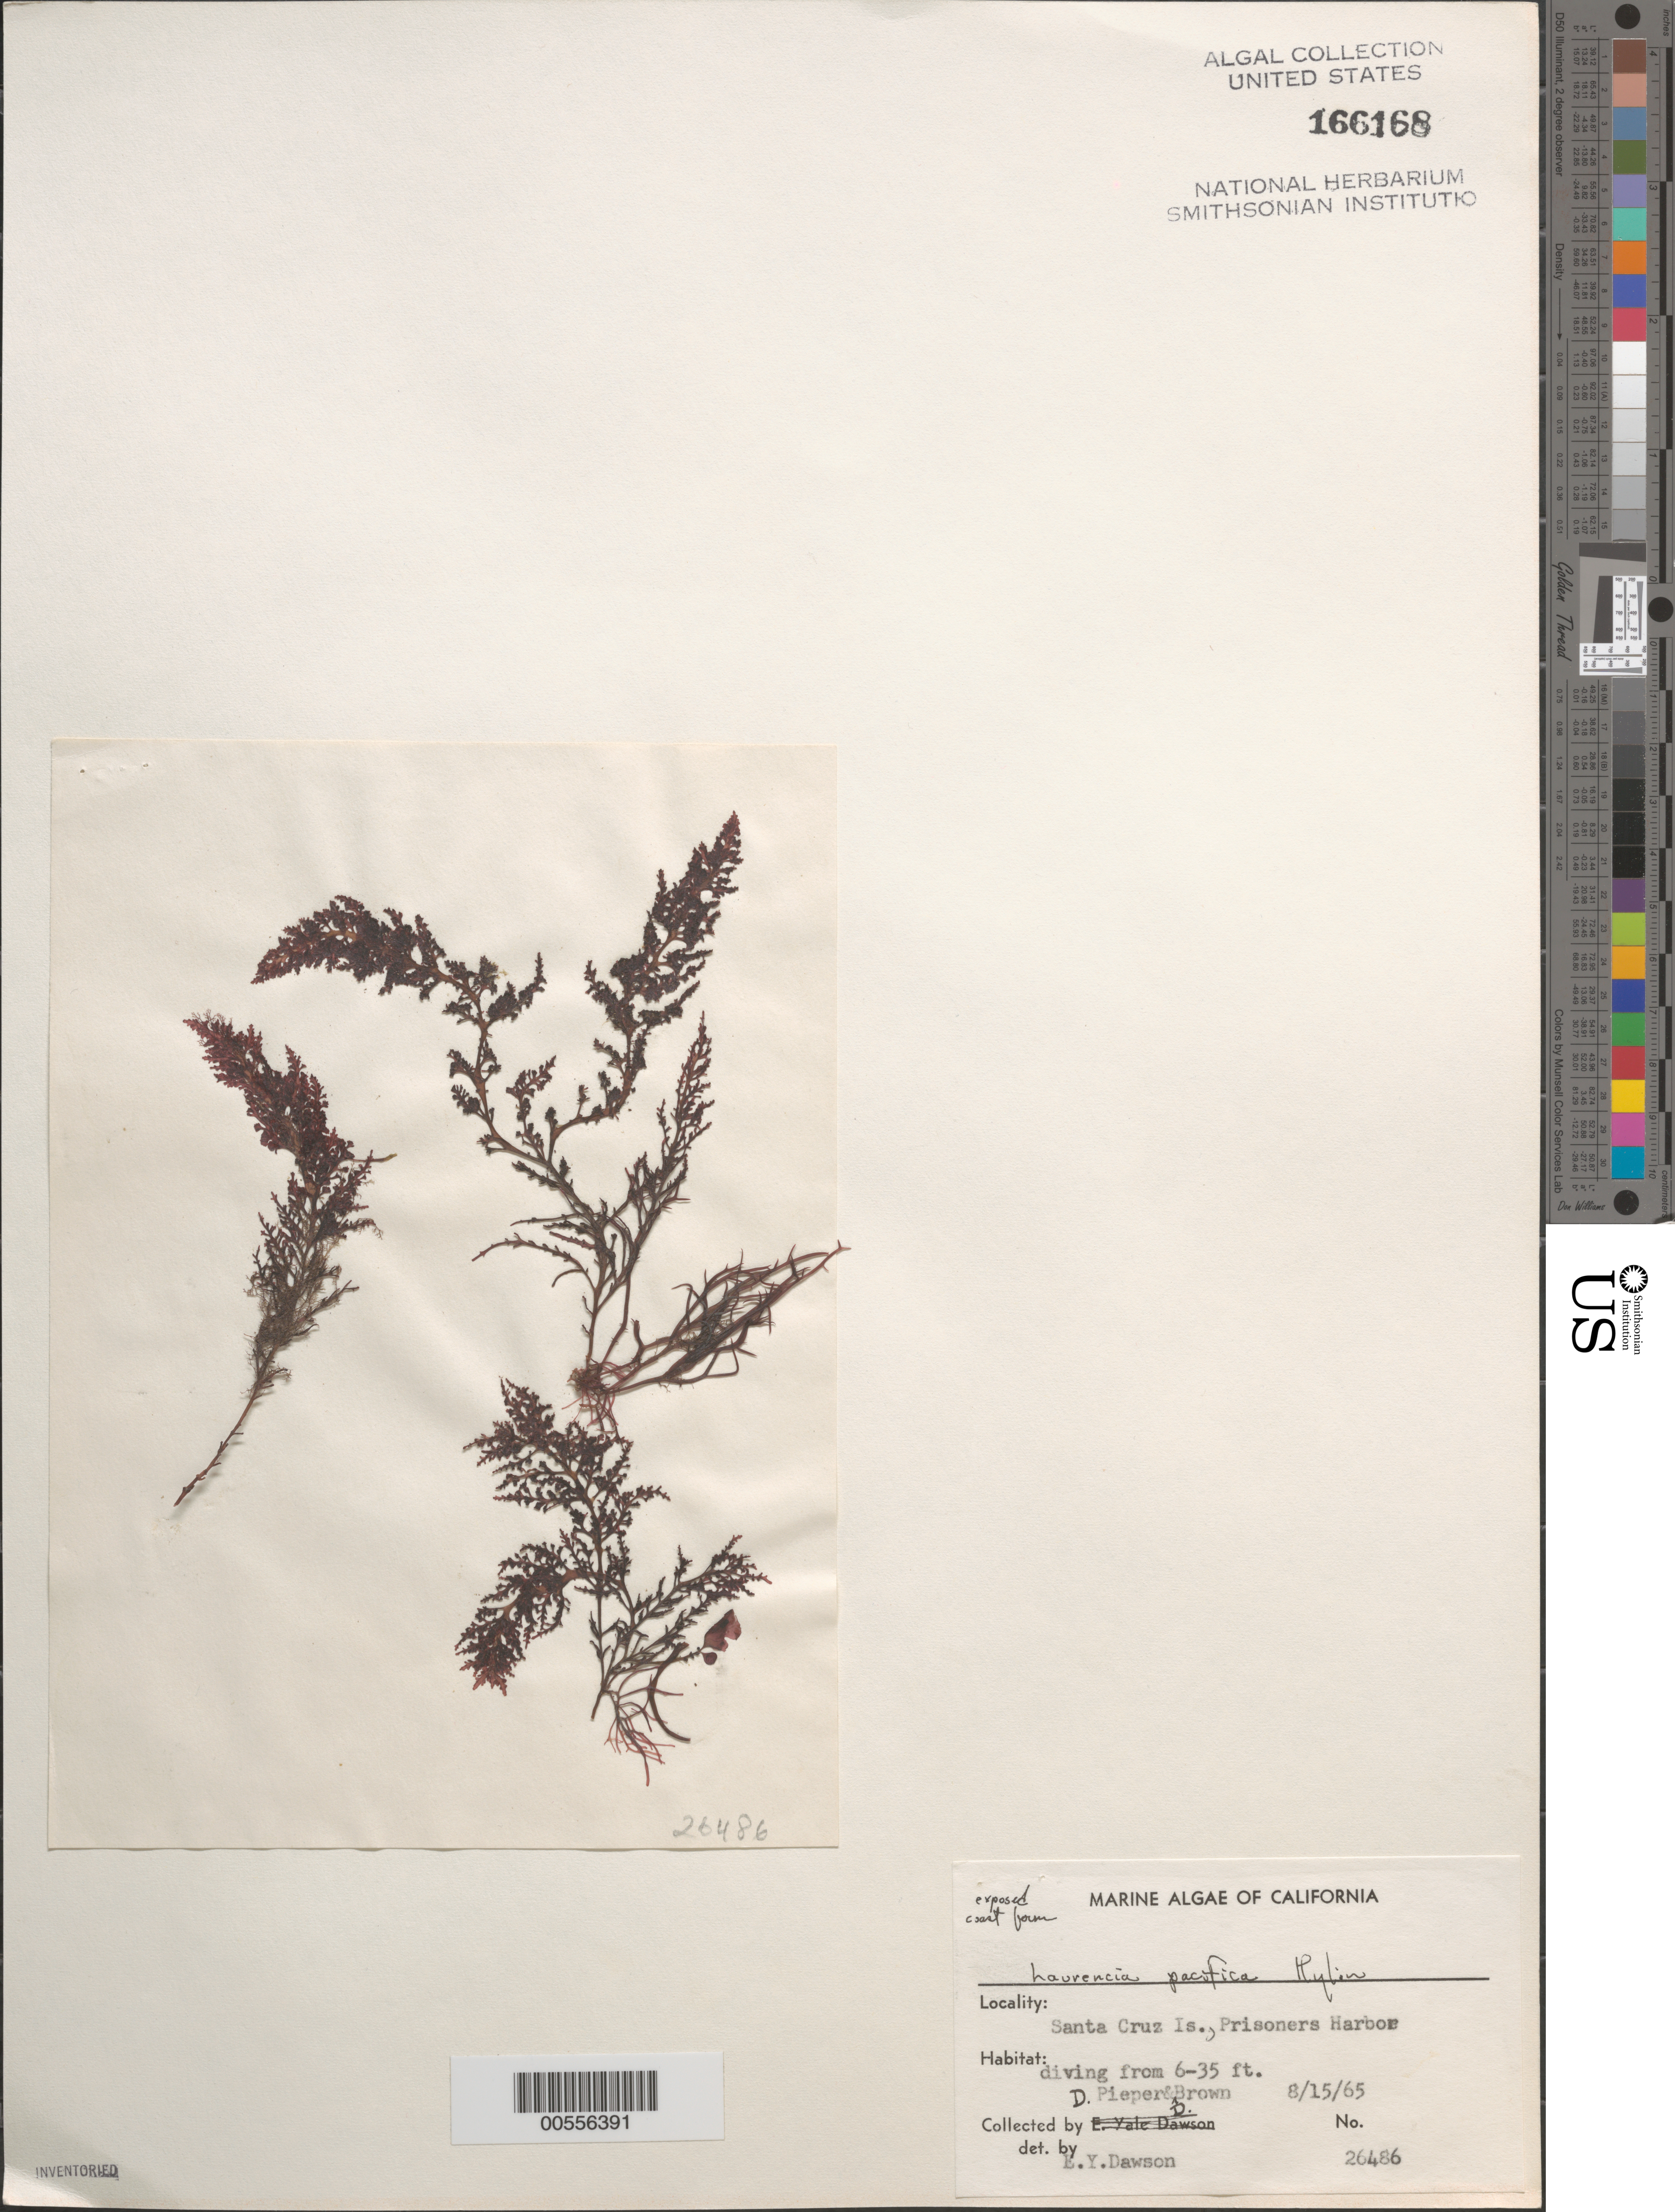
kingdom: Plantae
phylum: Rhodophyta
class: Florideophyceae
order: Ceramiales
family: Rhodomelaceae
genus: Laurencia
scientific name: Laurencia pacifica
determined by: Dawson, E. Y.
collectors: D. Pieper & D. Brown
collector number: EYD 26486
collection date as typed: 15 Aug 1965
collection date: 1965-08-15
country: United States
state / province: California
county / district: Santa Barbara ;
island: Santa Cruz Island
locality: Prisoners Harbor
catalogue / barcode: US 166168